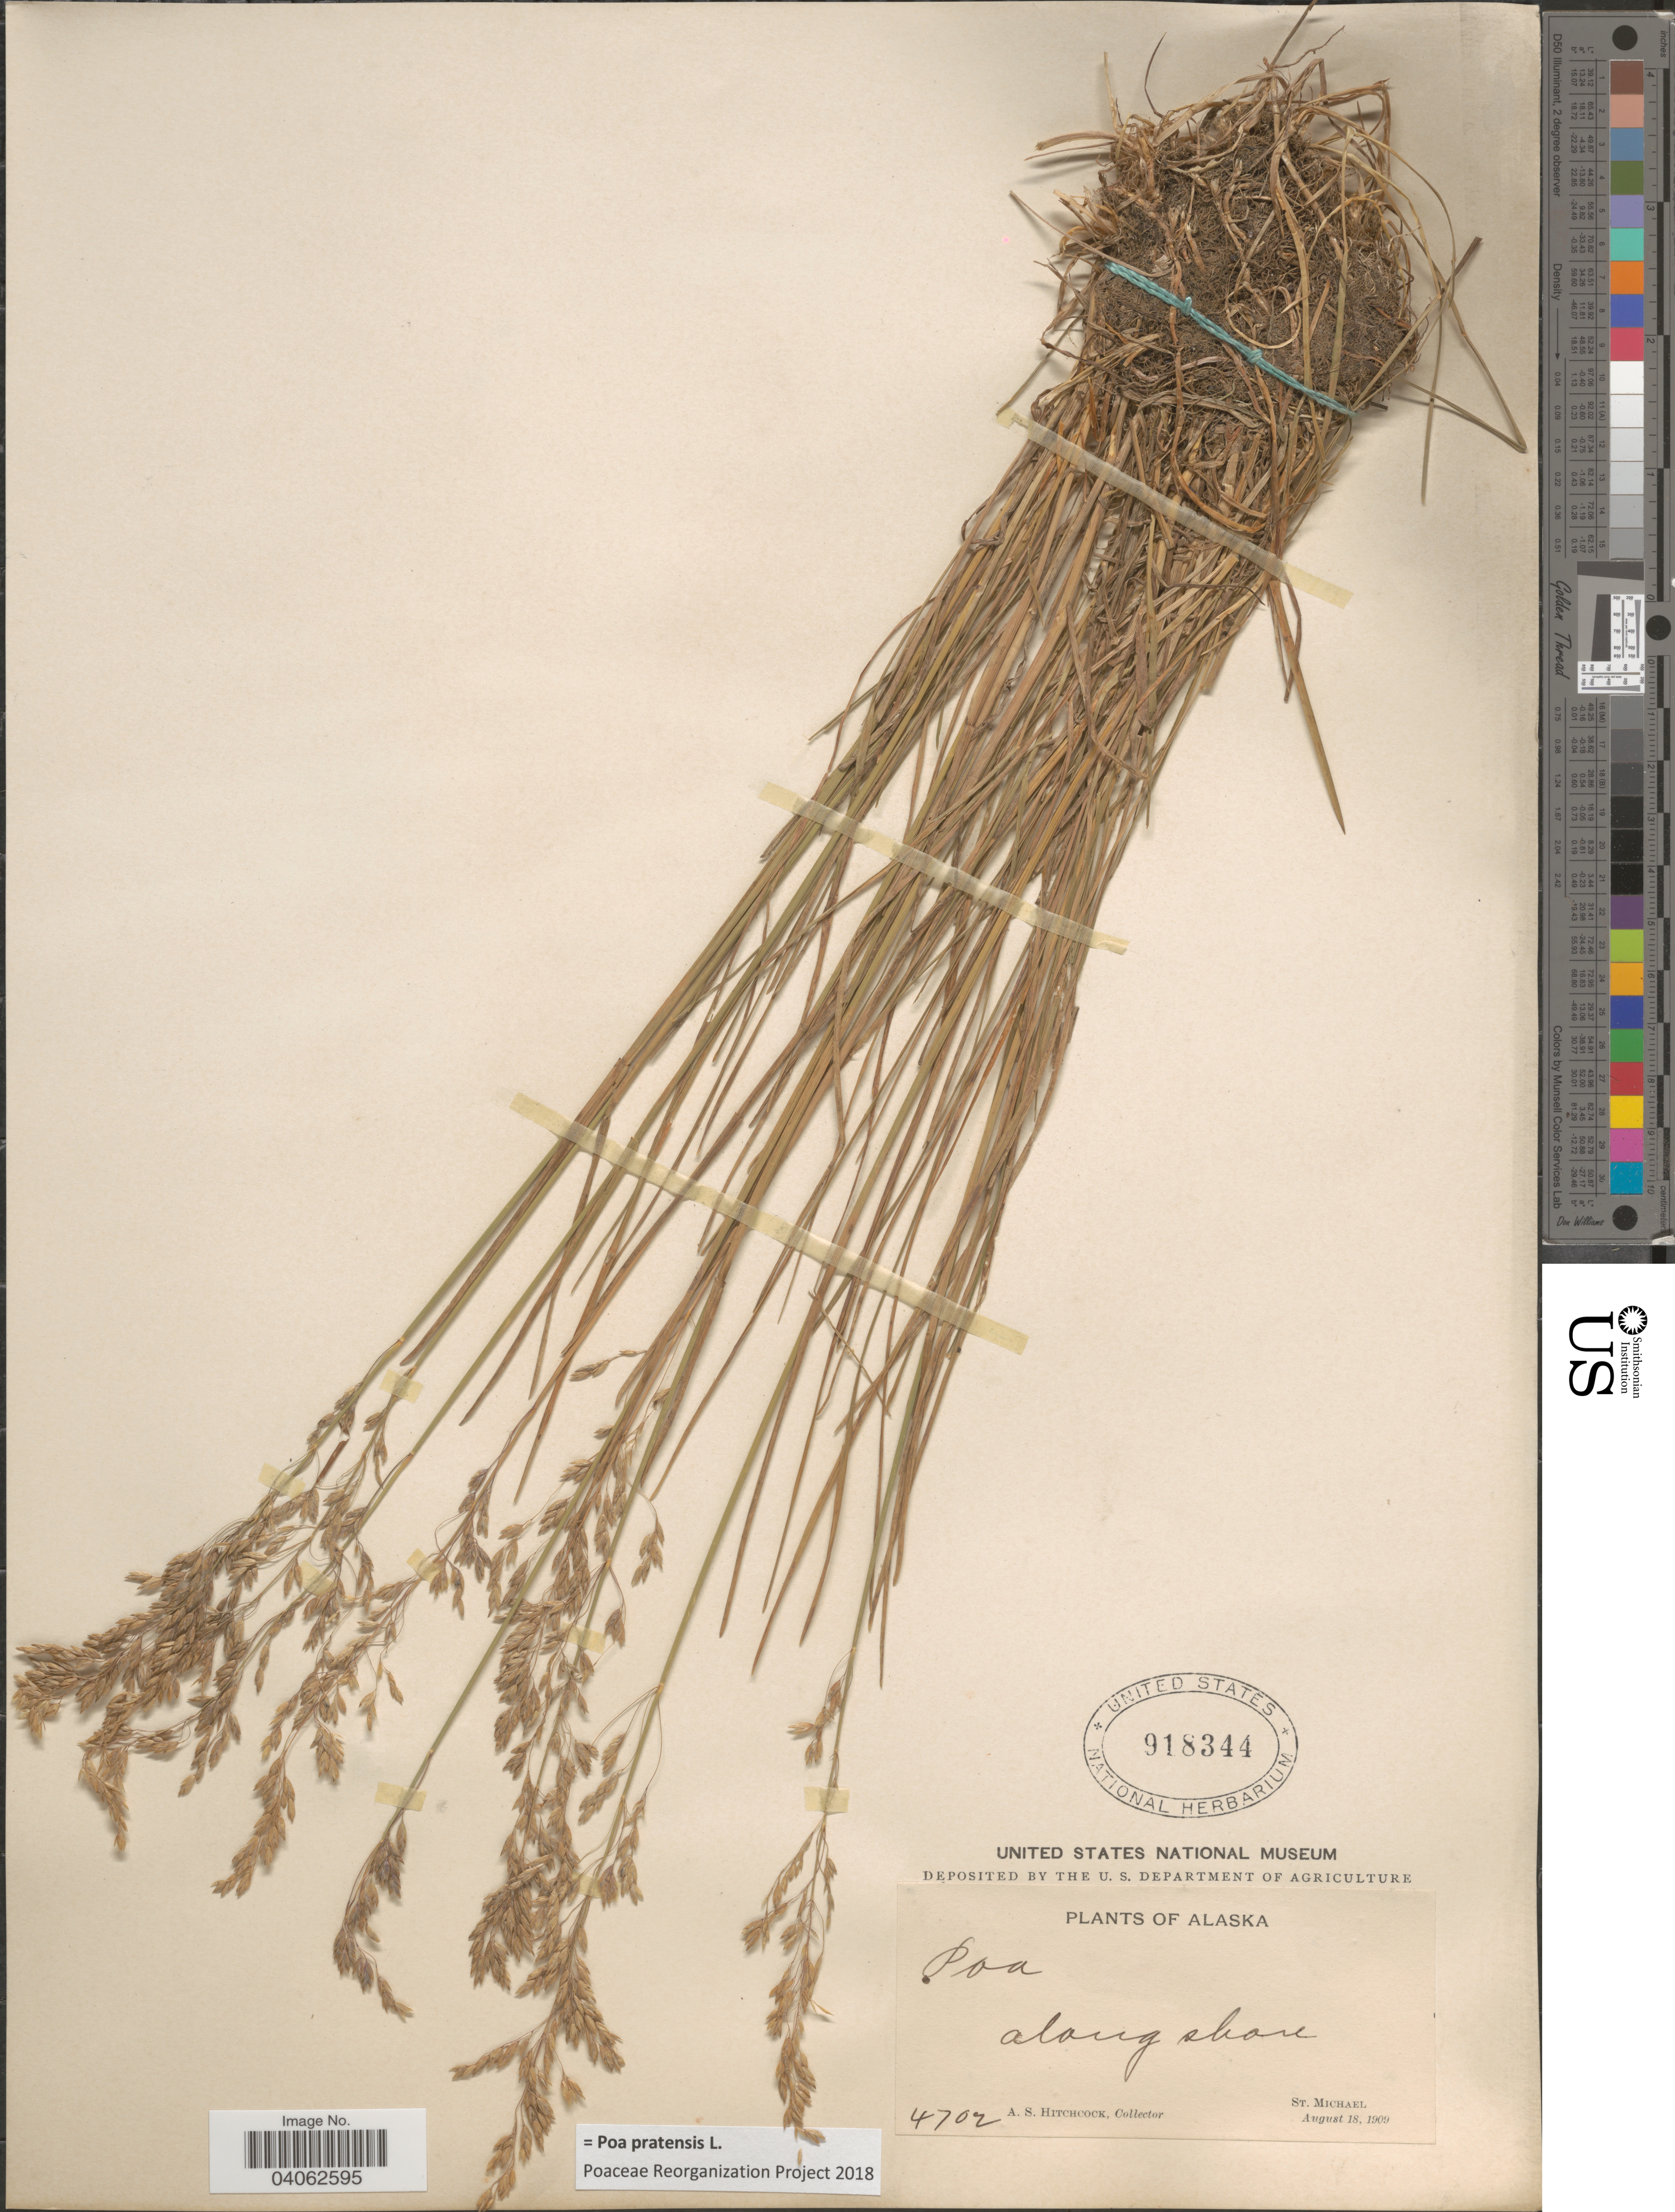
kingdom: Plantae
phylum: Tracheophyta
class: Liliopsida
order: Poales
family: Poaceae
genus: Poa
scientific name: Poa pratensis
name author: L.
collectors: A. S. Hitchcock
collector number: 4702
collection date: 1909-08-18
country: United States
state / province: Alaska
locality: St. Michael.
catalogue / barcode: US 918344